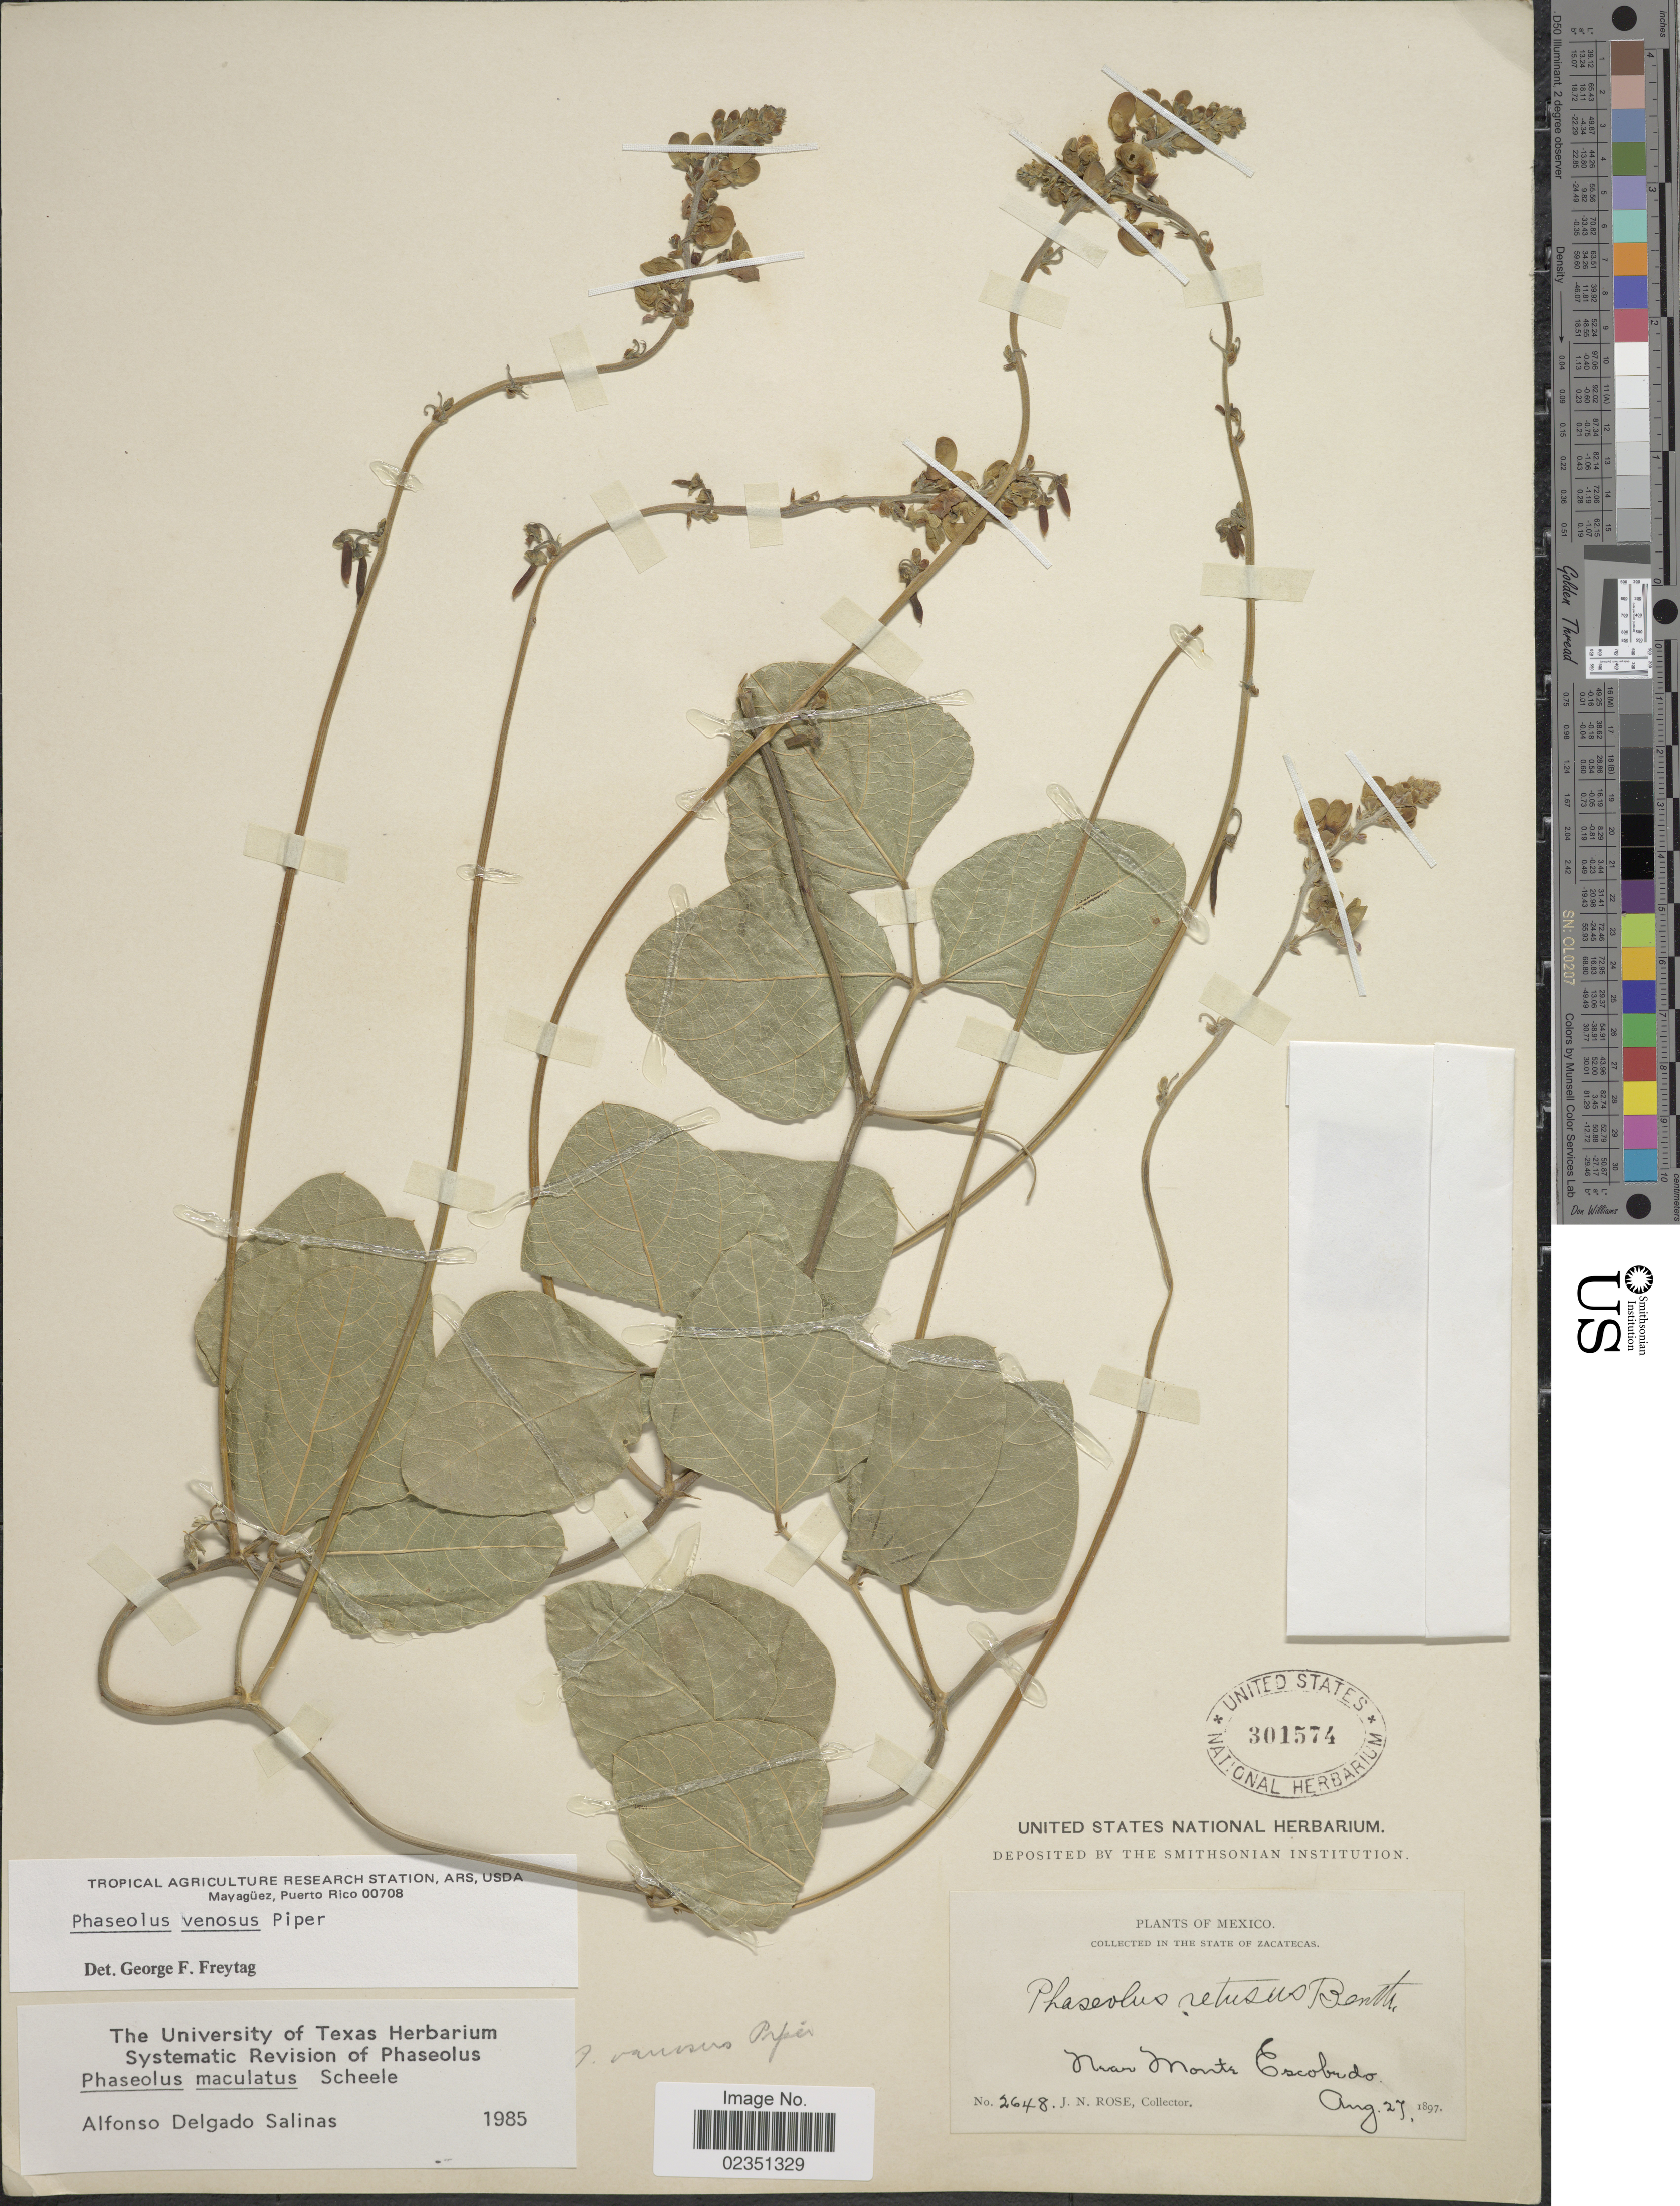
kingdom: Plantae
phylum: Tracheophyta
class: Magnoliopsida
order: Fabales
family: Fabaceae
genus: Phaseolus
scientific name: Phaseolus venosus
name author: Piper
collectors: J. N. Rose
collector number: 2648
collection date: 1897-08-27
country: Mexico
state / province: Zacatecas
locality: Near Monte Escobedo.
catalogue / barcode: US 301574